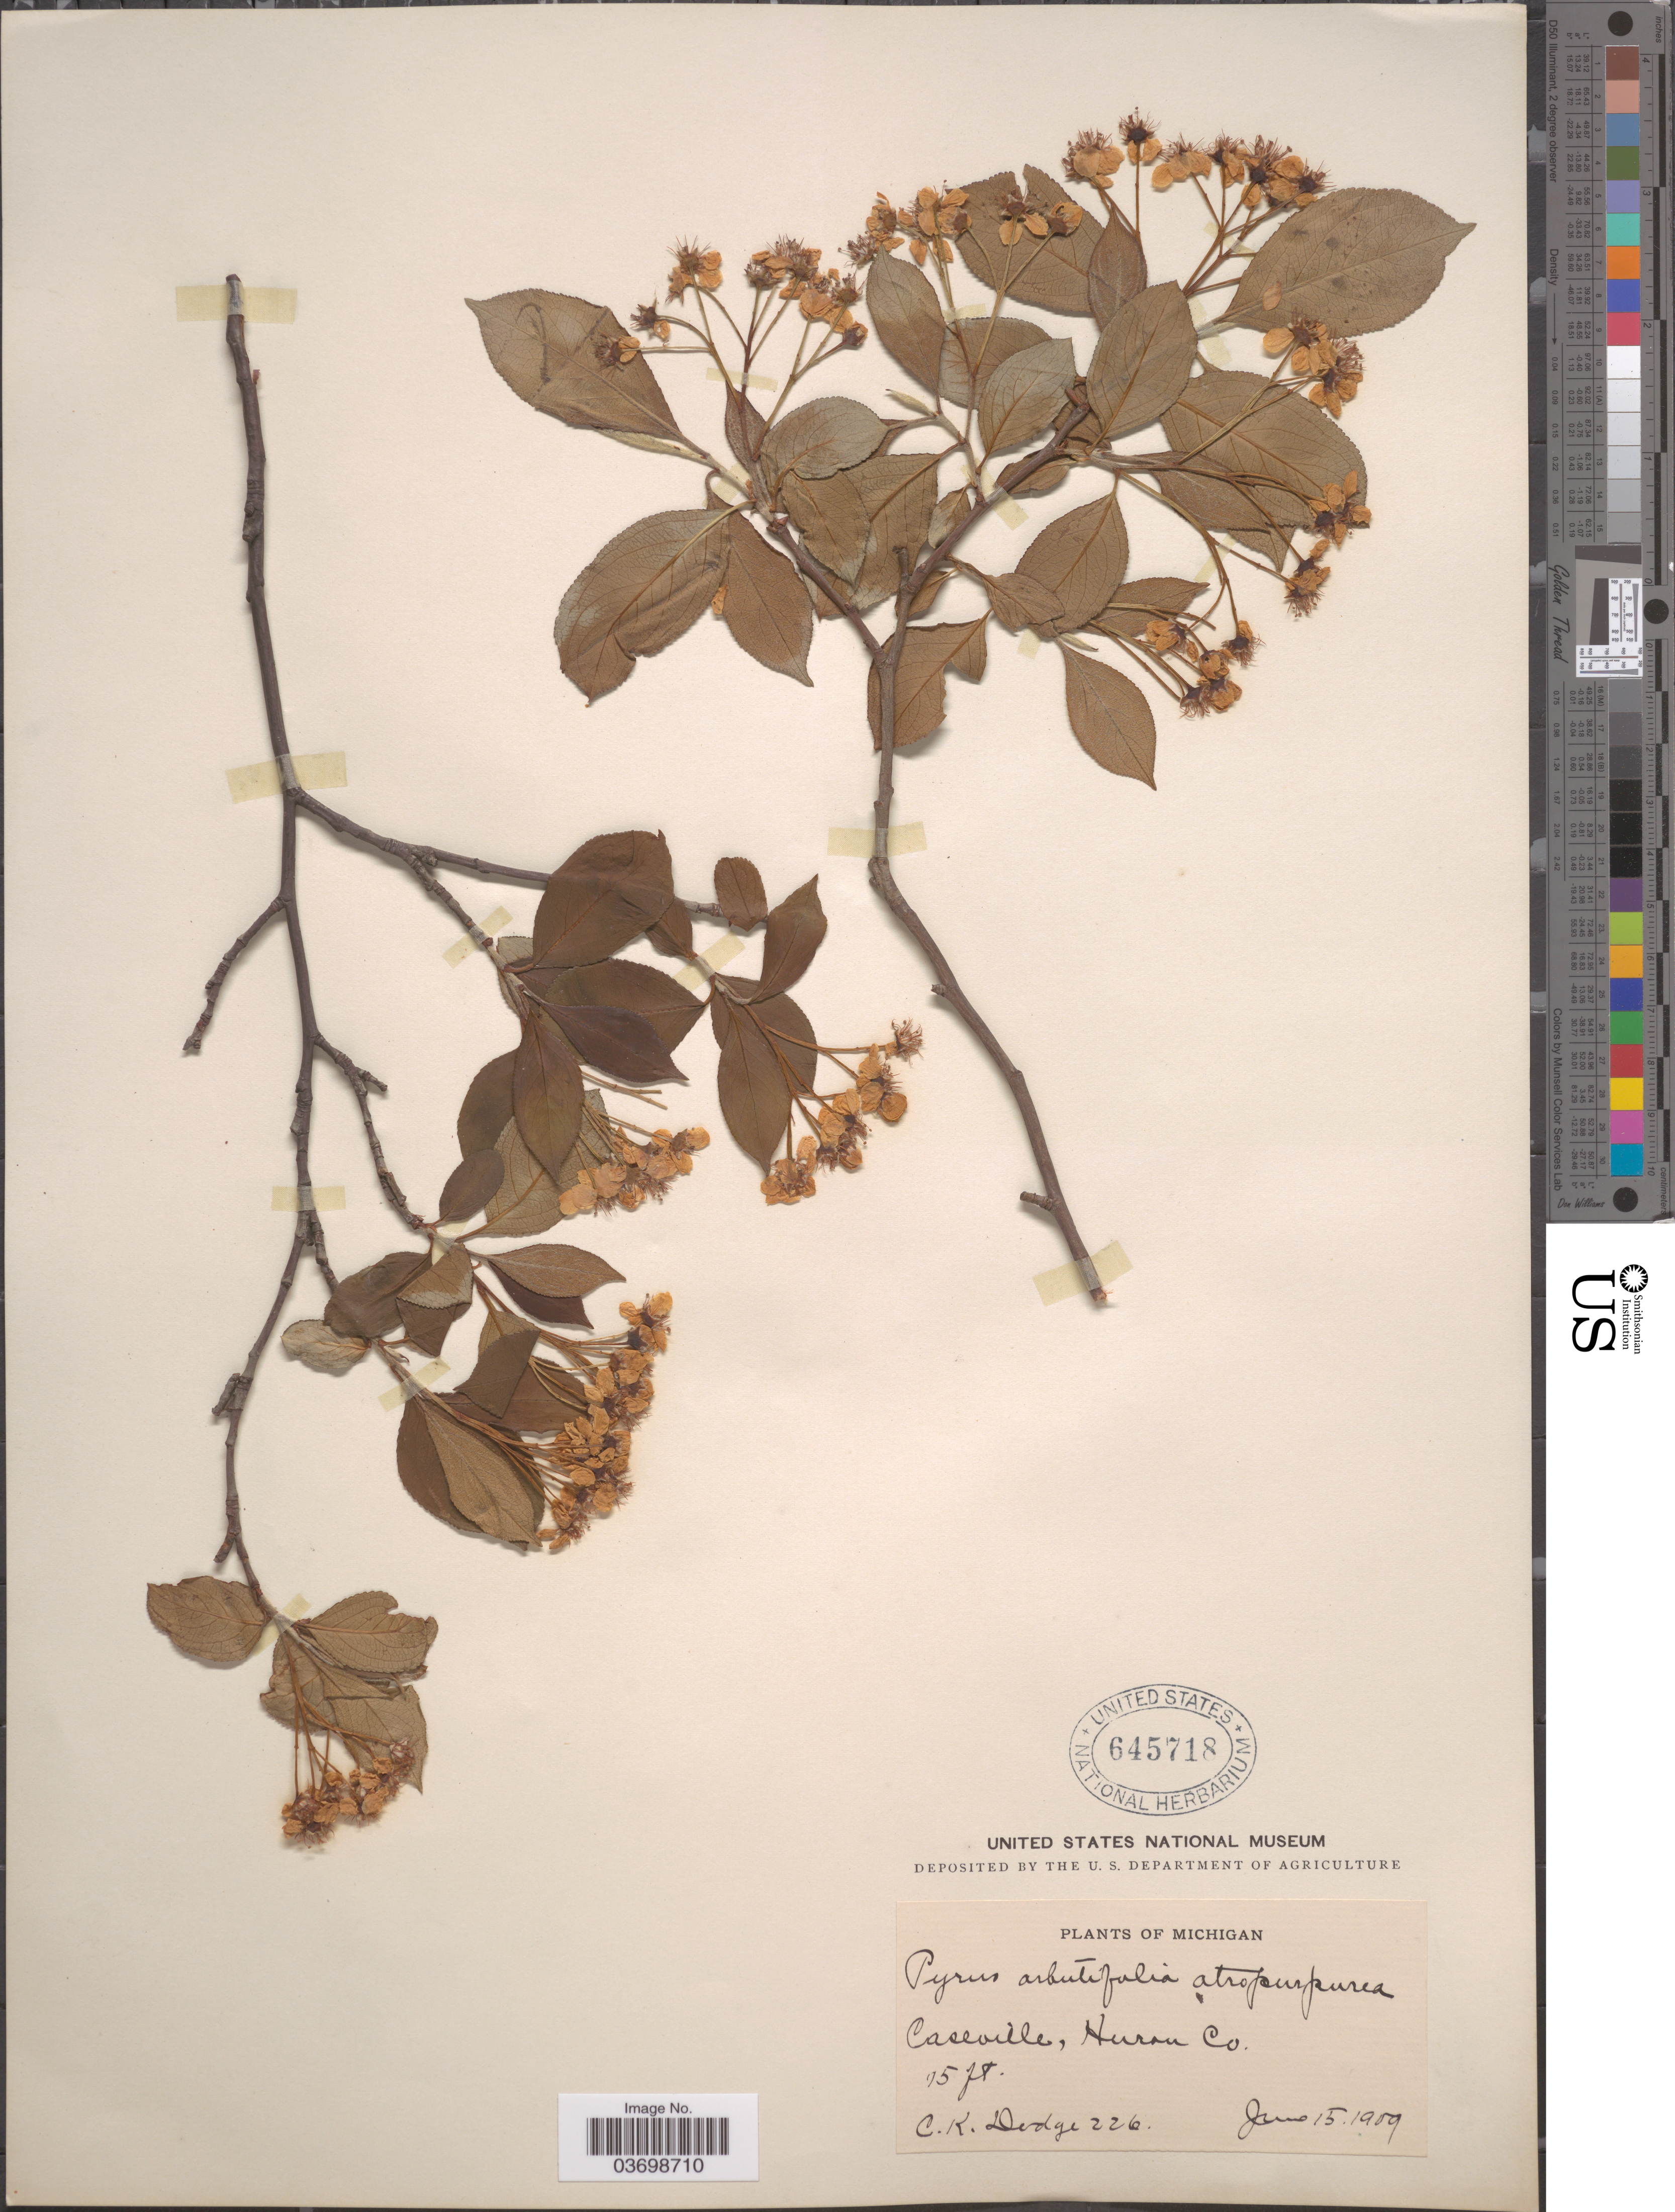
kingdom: Plantae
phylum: Tracheophyta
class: Magnoliopsida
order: Rosales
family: Rosaceae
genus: Aronia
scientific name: Aronia x prunifolia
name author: (Marshall) Rehder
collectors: C. Dodge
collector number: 226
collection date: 1909-06-15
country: United States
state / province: Michigan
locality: Caseville, Huron Co.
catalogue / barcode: US 645718